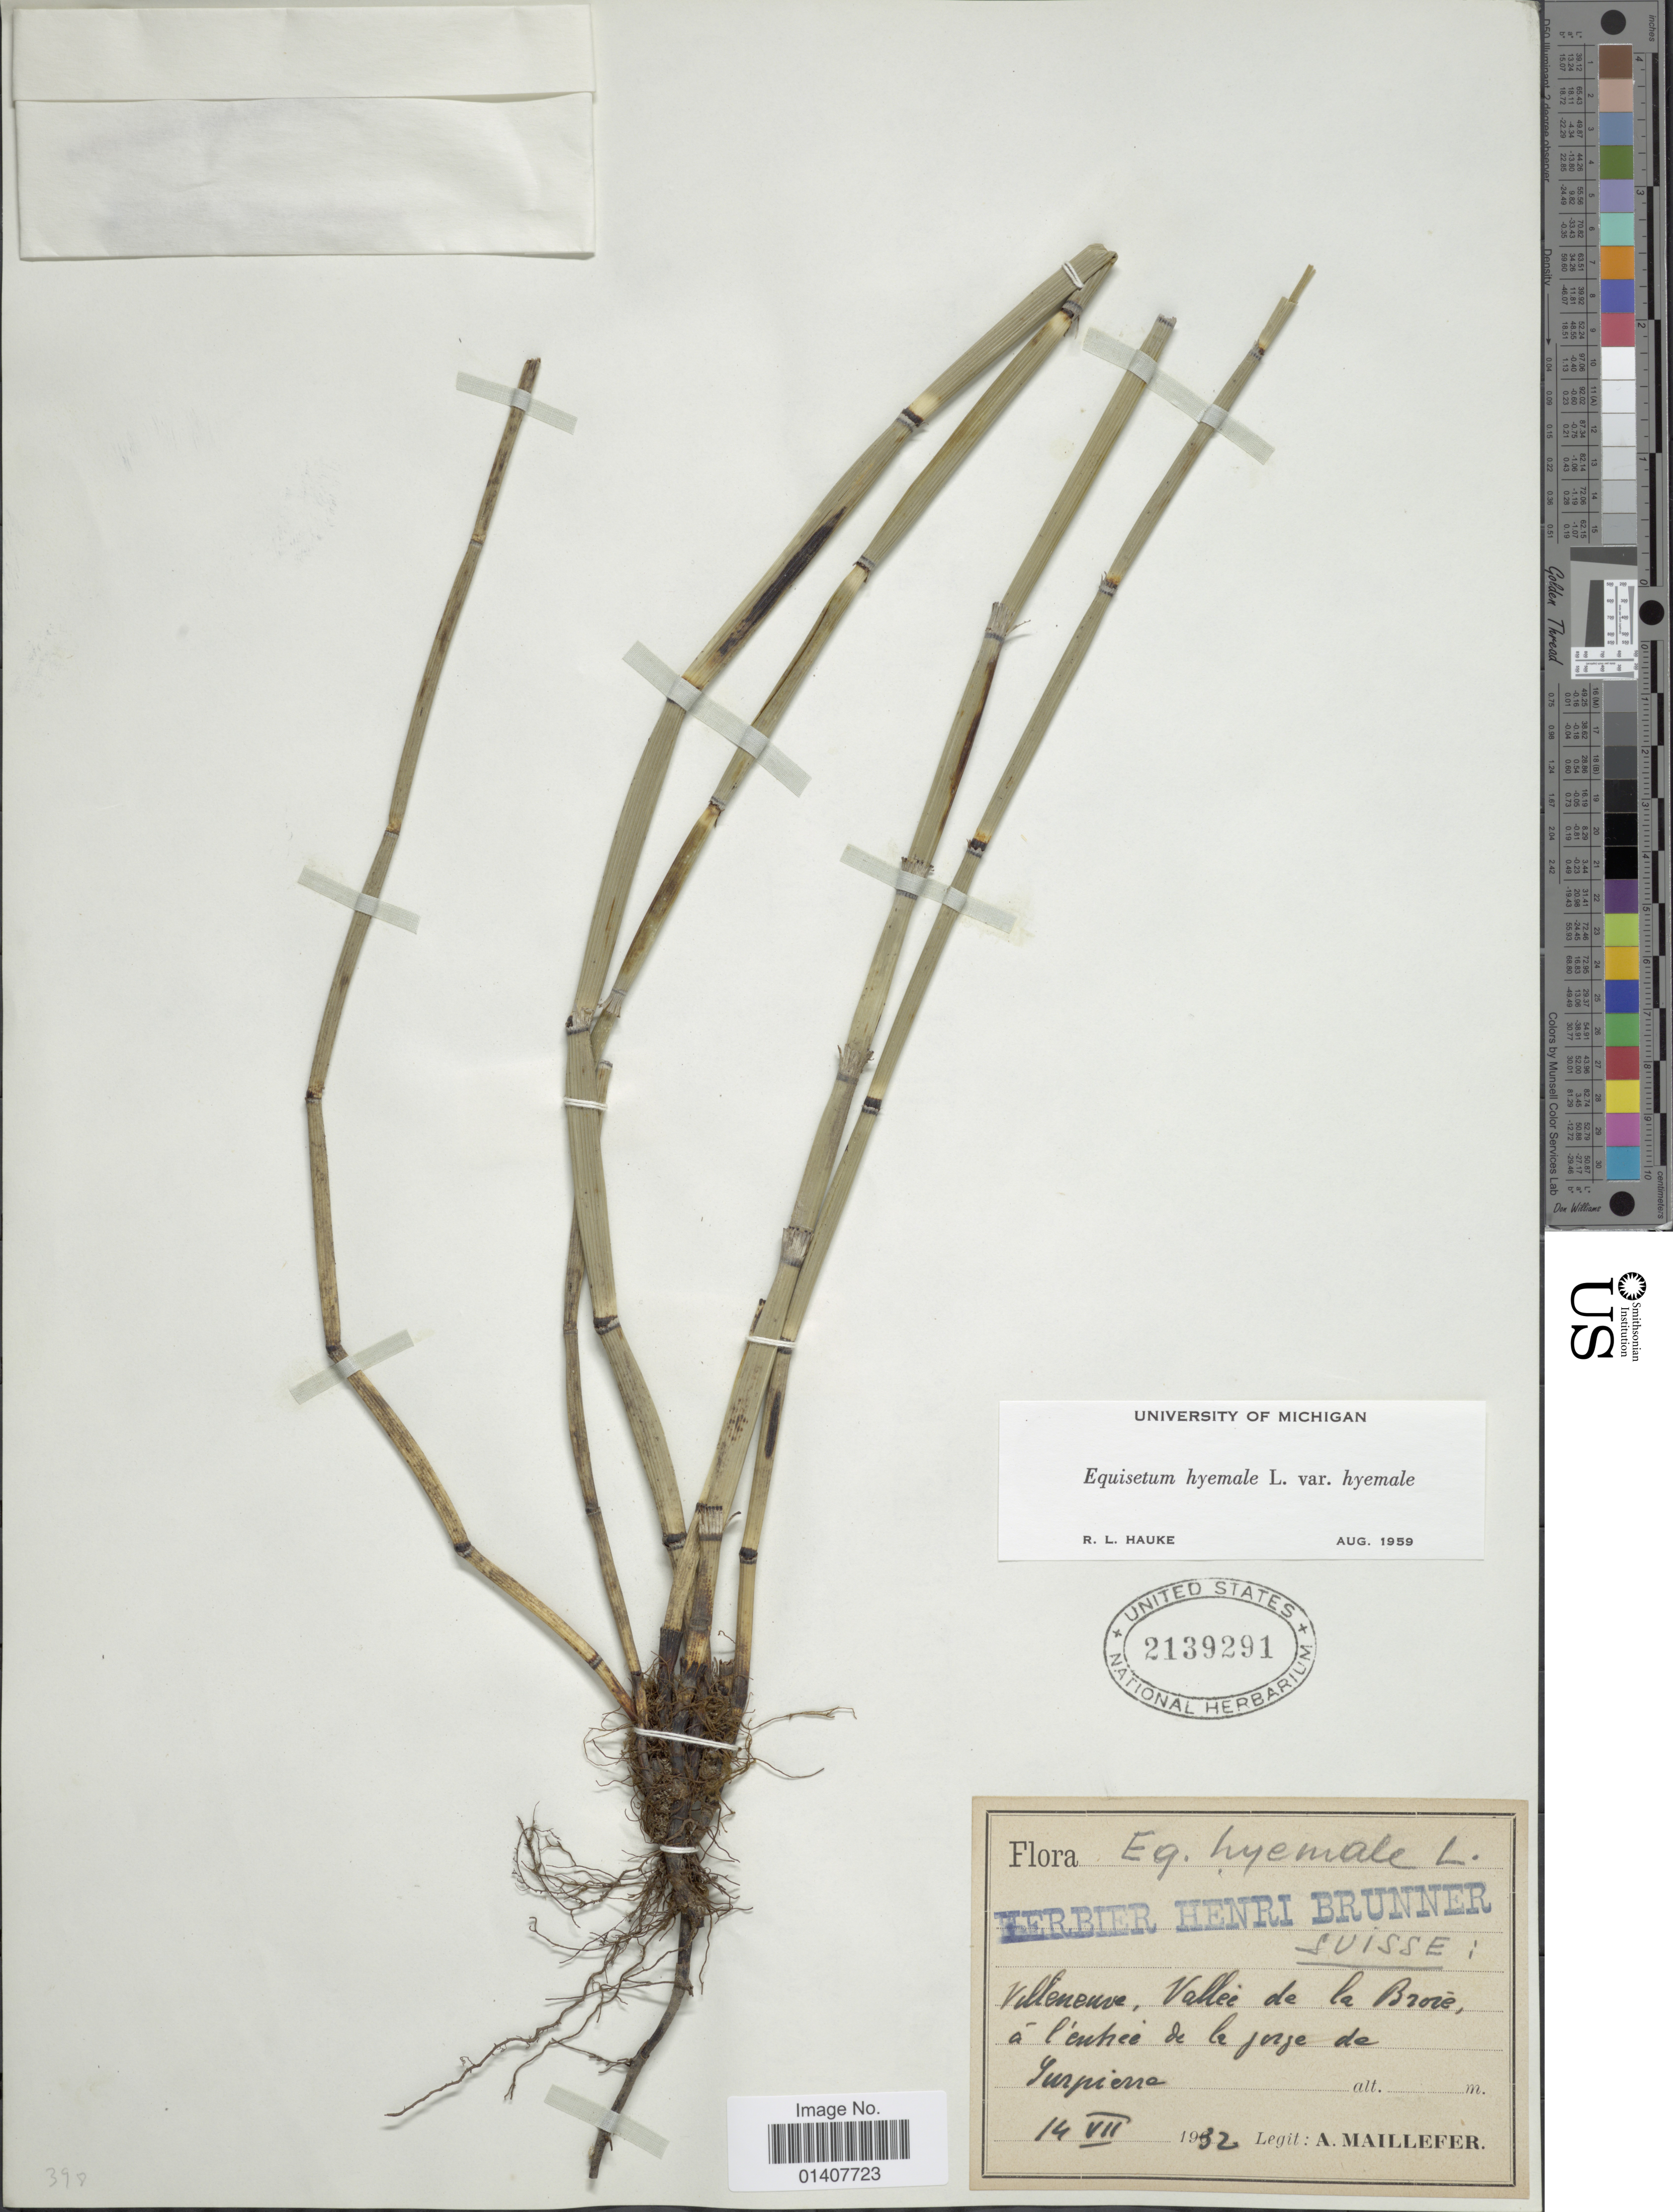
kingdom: Plantae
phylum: Tracheophyta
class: Polypodiopsida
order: Equisetales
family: Equisetaceae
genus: Equisetum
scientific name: Equisetum hyemale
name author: L.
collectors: -. Maillefer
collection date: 1932-07-14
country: Switzerland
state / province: Fribourg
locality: Suisse, Villeneuve, Vallée de la Broée (Broye) a l'entice de le gorge de Surpierre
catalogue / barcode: US 2139291